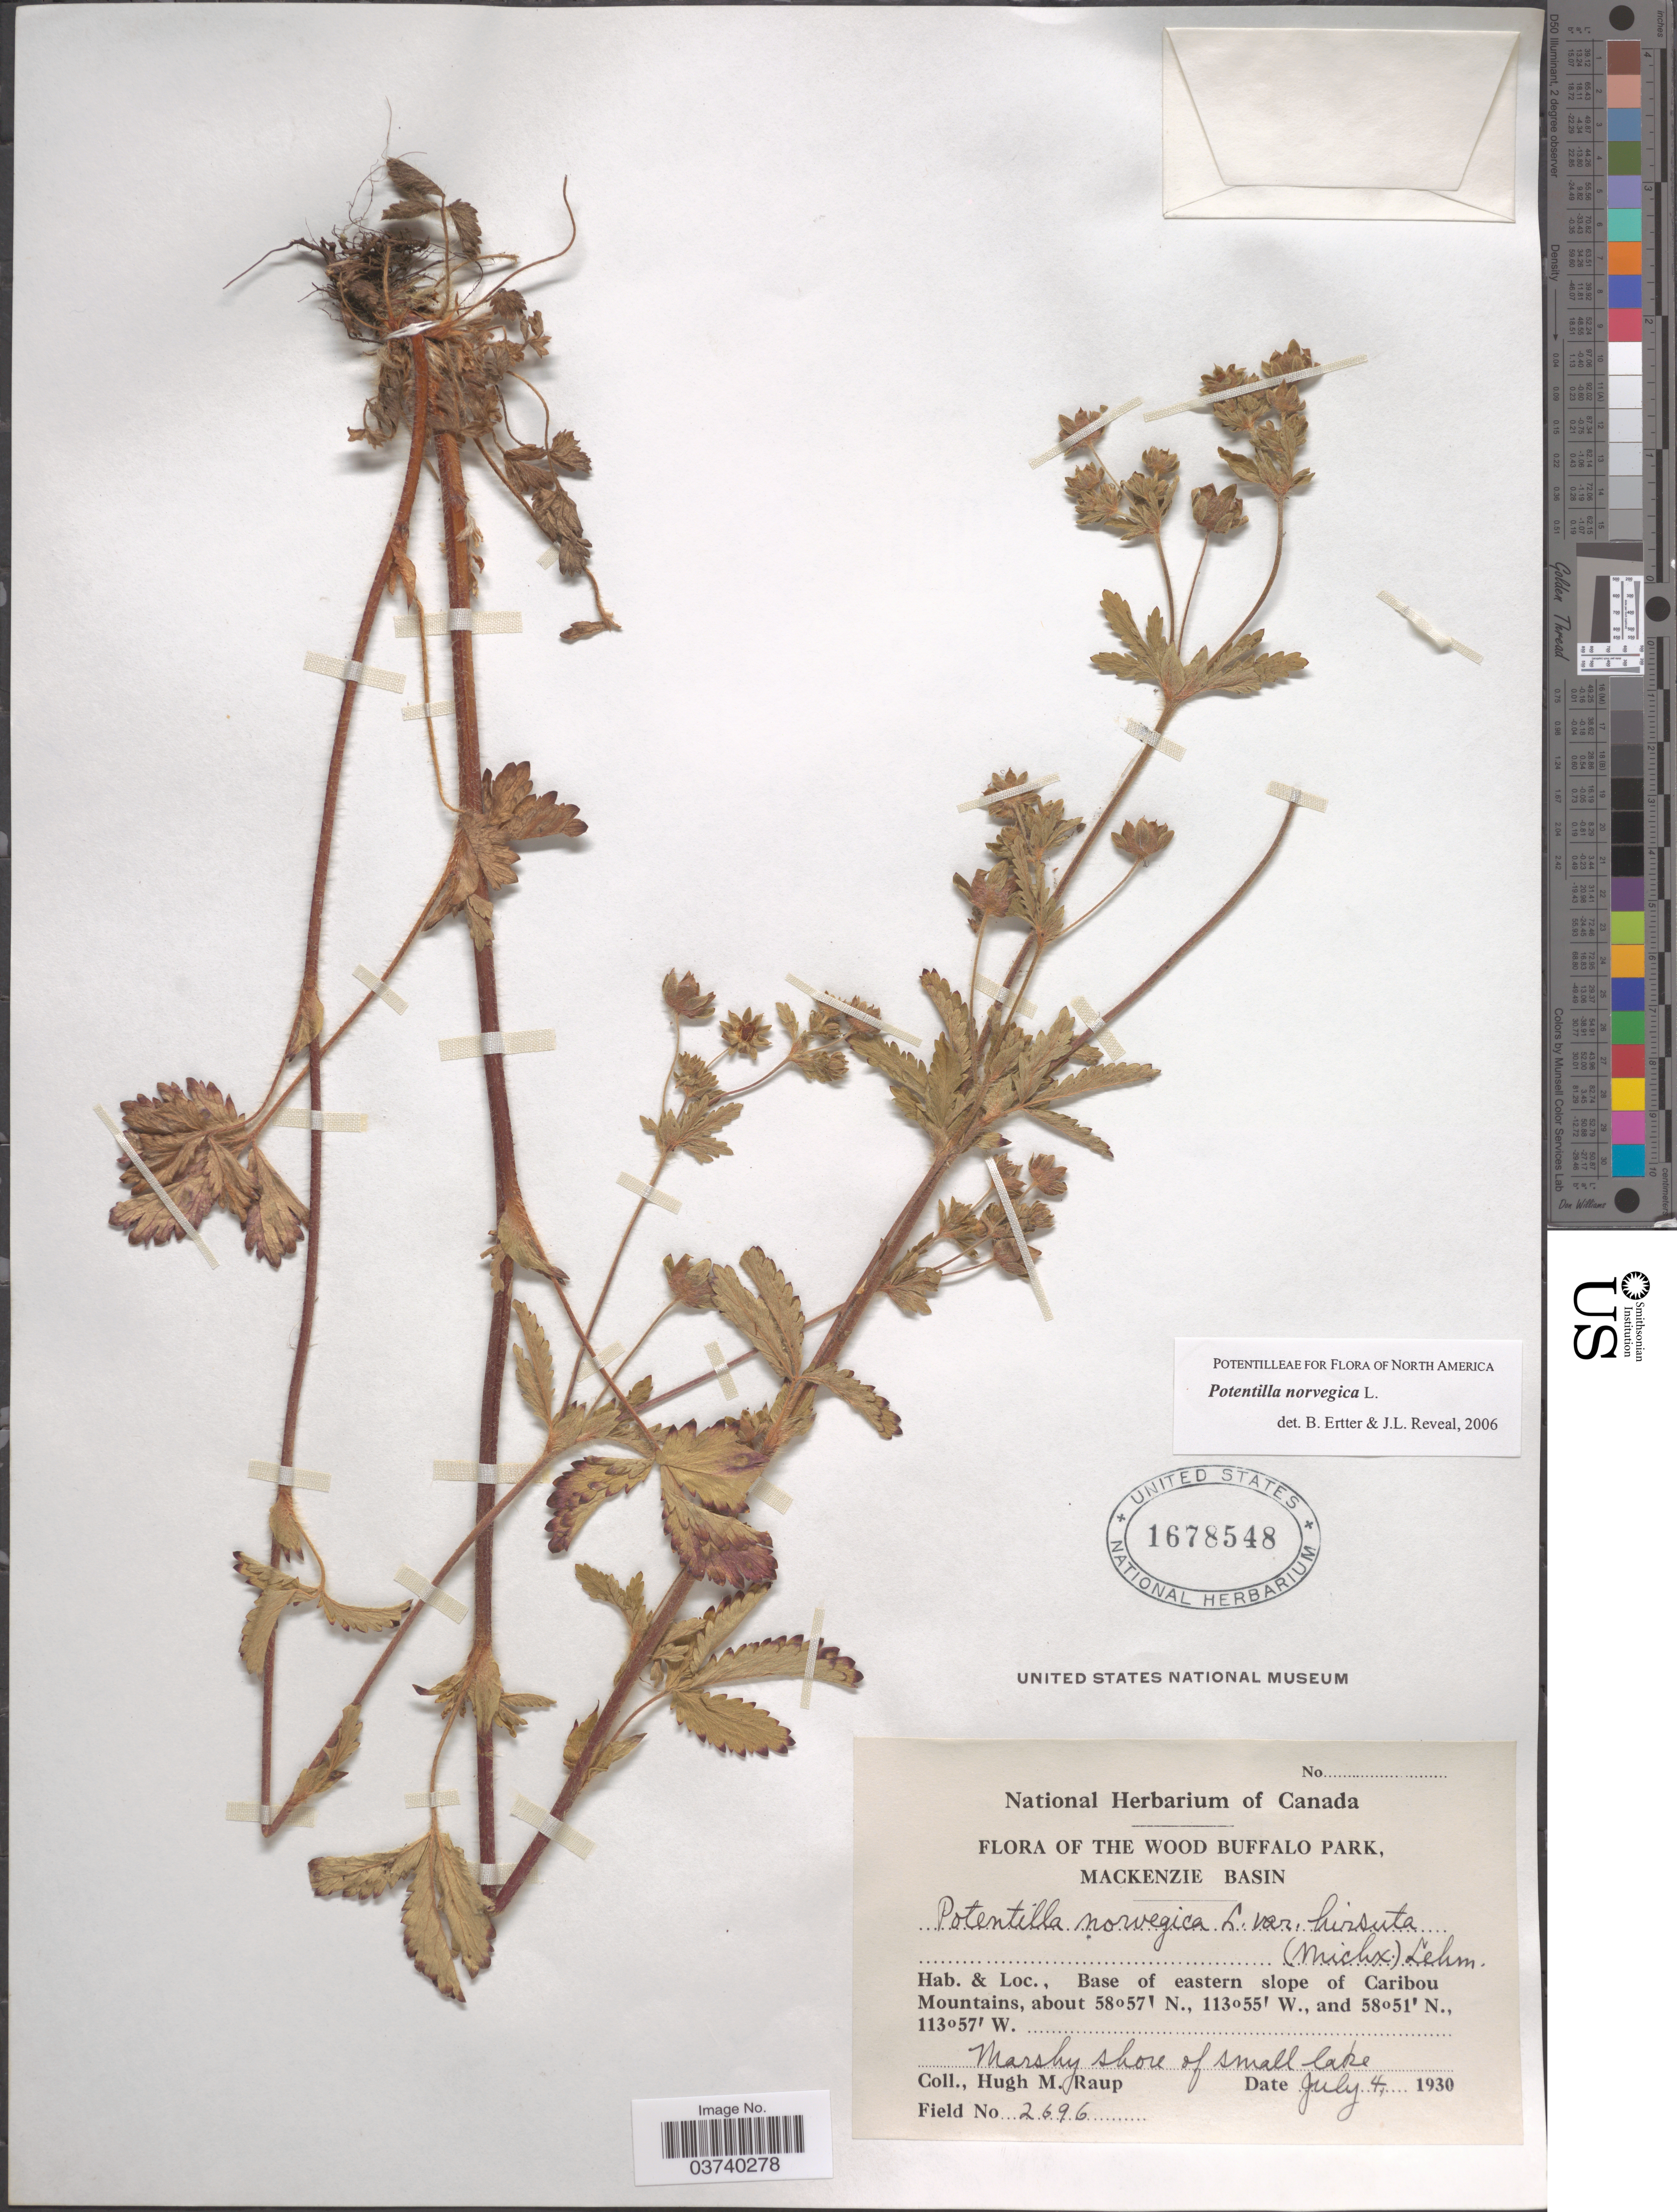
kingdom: Plantae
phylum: Tracheophyta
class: Magnoliopsida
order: Rosales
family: Rosaceae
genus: Potentilla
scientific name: Potentilla norvegica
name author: L.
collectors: H. Raup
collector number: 2696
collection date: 1930-07-04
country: Canada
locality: The Wood Buffalo Park, Mackenzie Basin. Base of eastern slope of Caribou Mountains.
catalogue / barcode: US 1678548